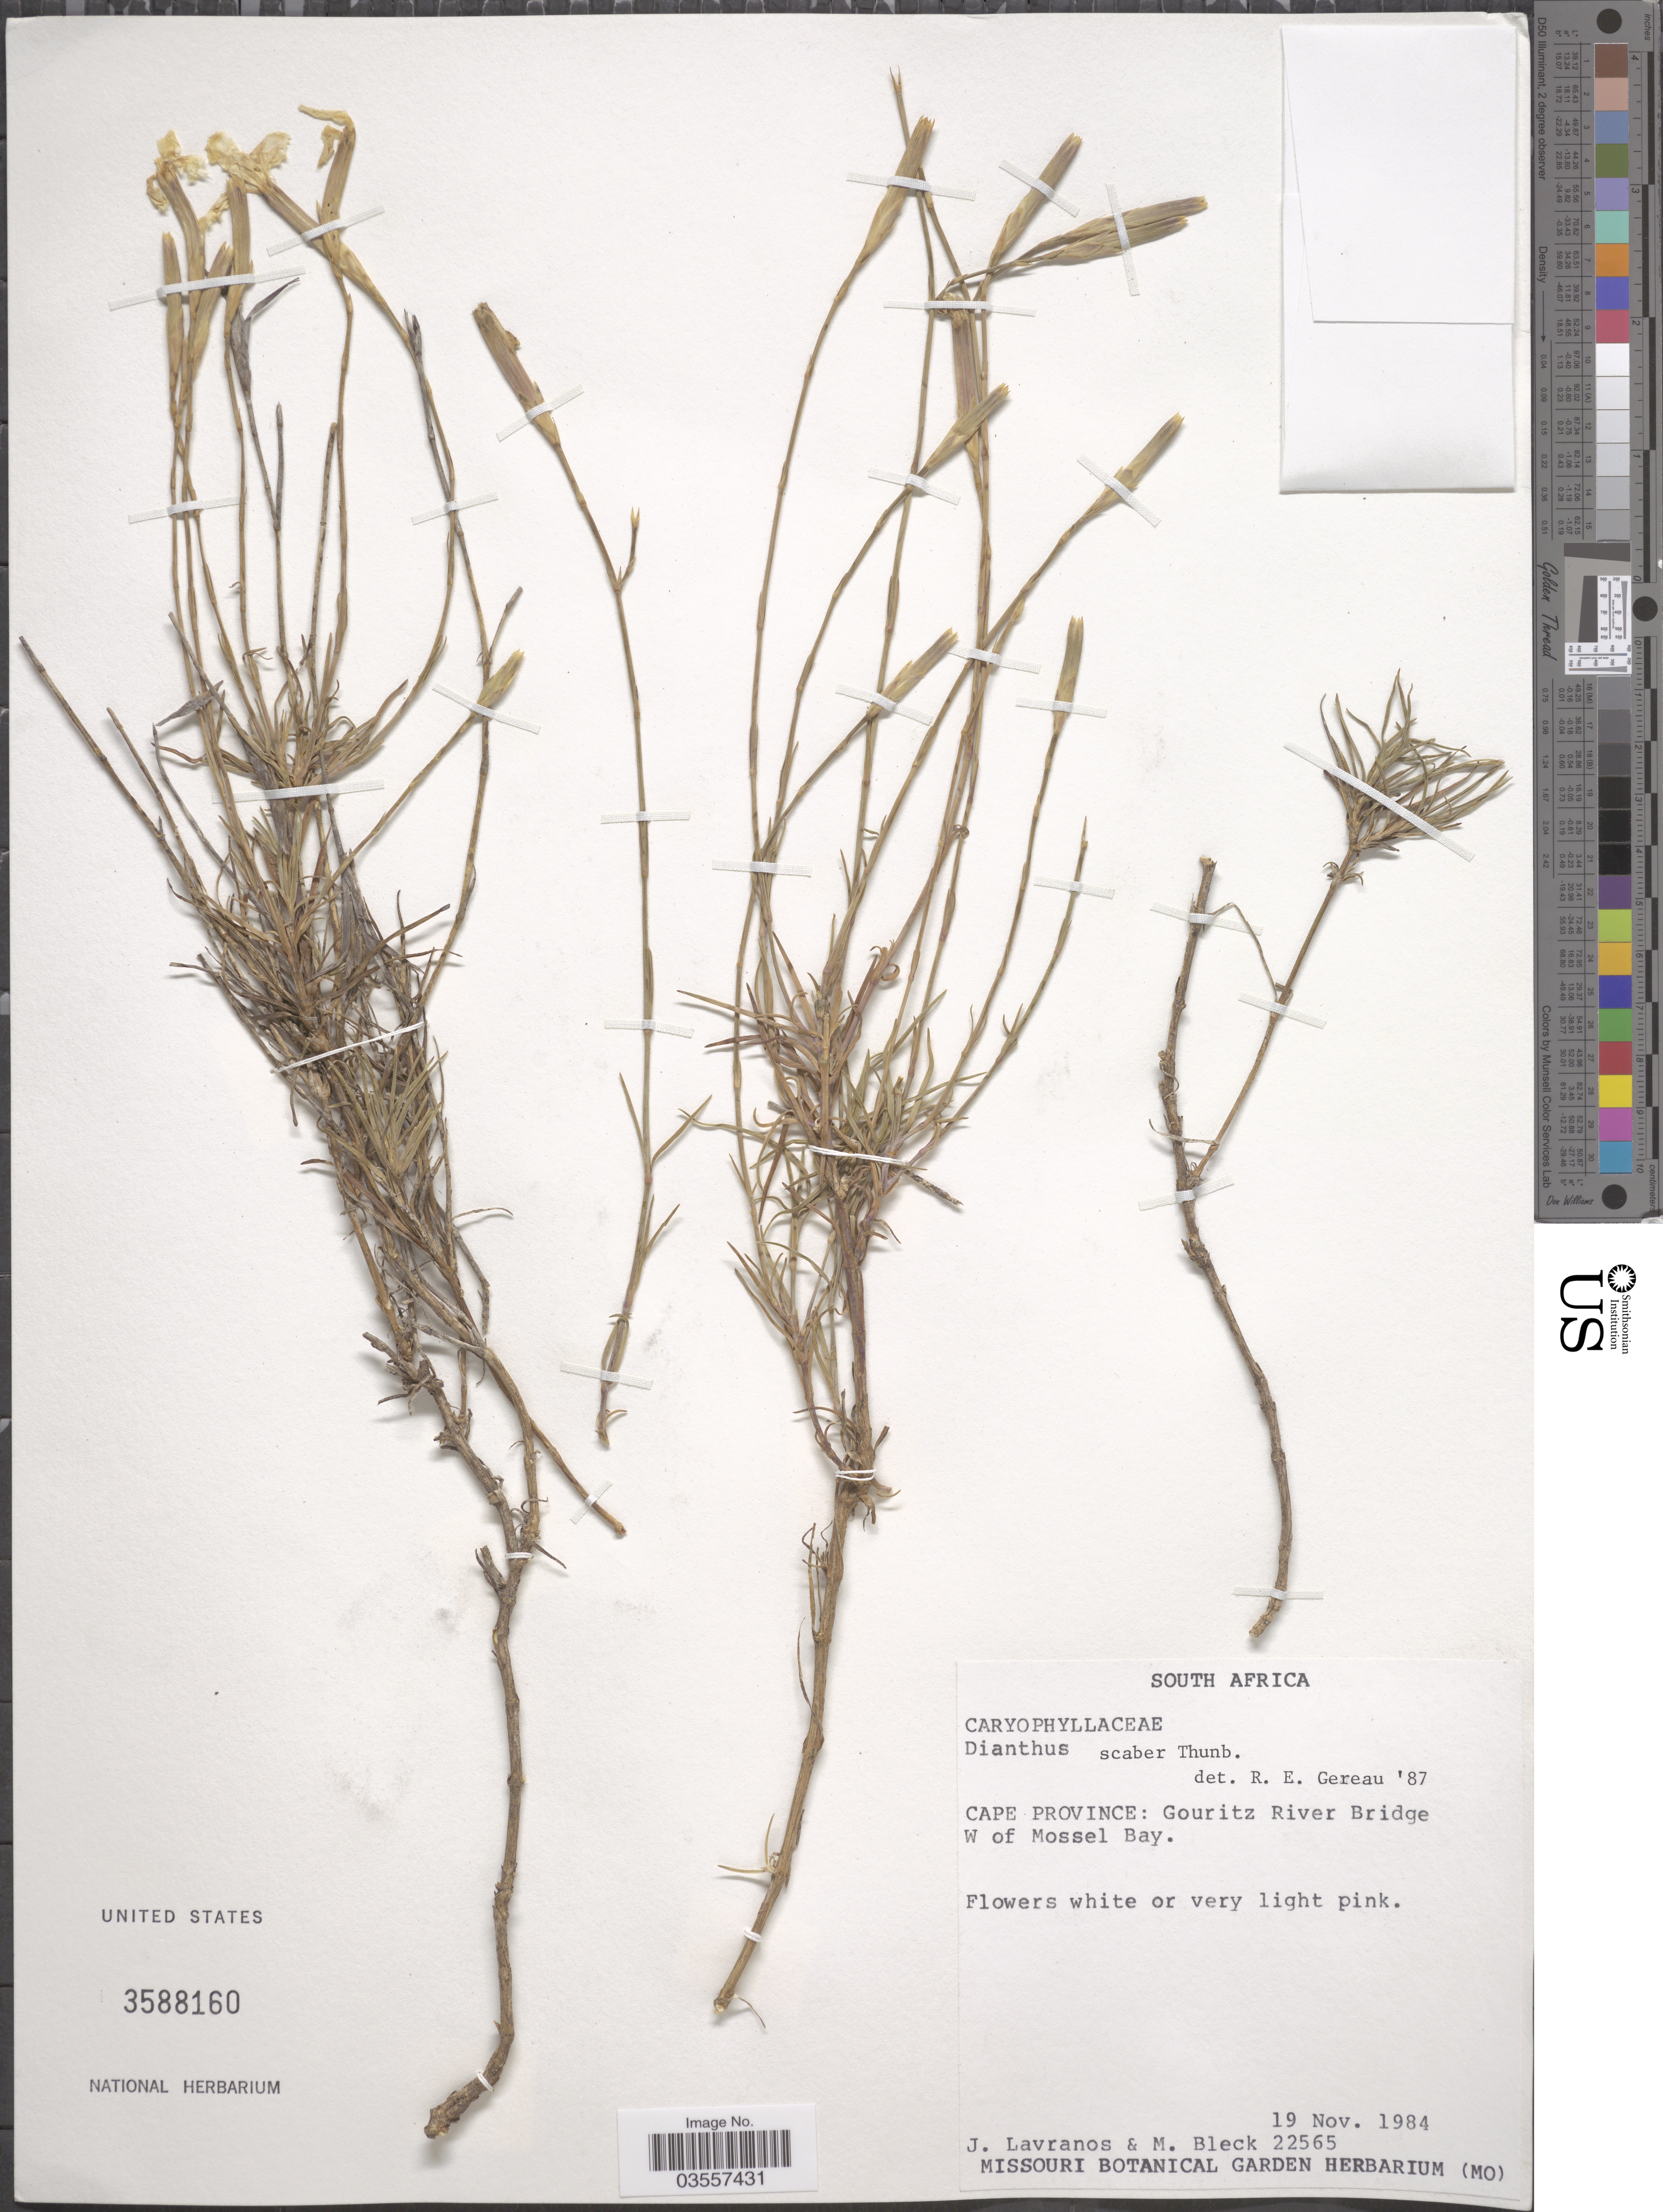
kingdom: Plantae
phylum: Tracheophyta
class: Magnoliopsida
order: Caryophyllales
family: Caryophyllaceae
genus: Dianthus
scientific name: Dianthus scaber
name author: Chaix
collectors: J. Lavranos & M. Bleck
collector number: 22565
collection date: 1984-11-19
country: South Africa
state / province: Western Cape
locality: Gouritz River Bridge W of Mossel Bay.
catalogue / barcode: US 3588160